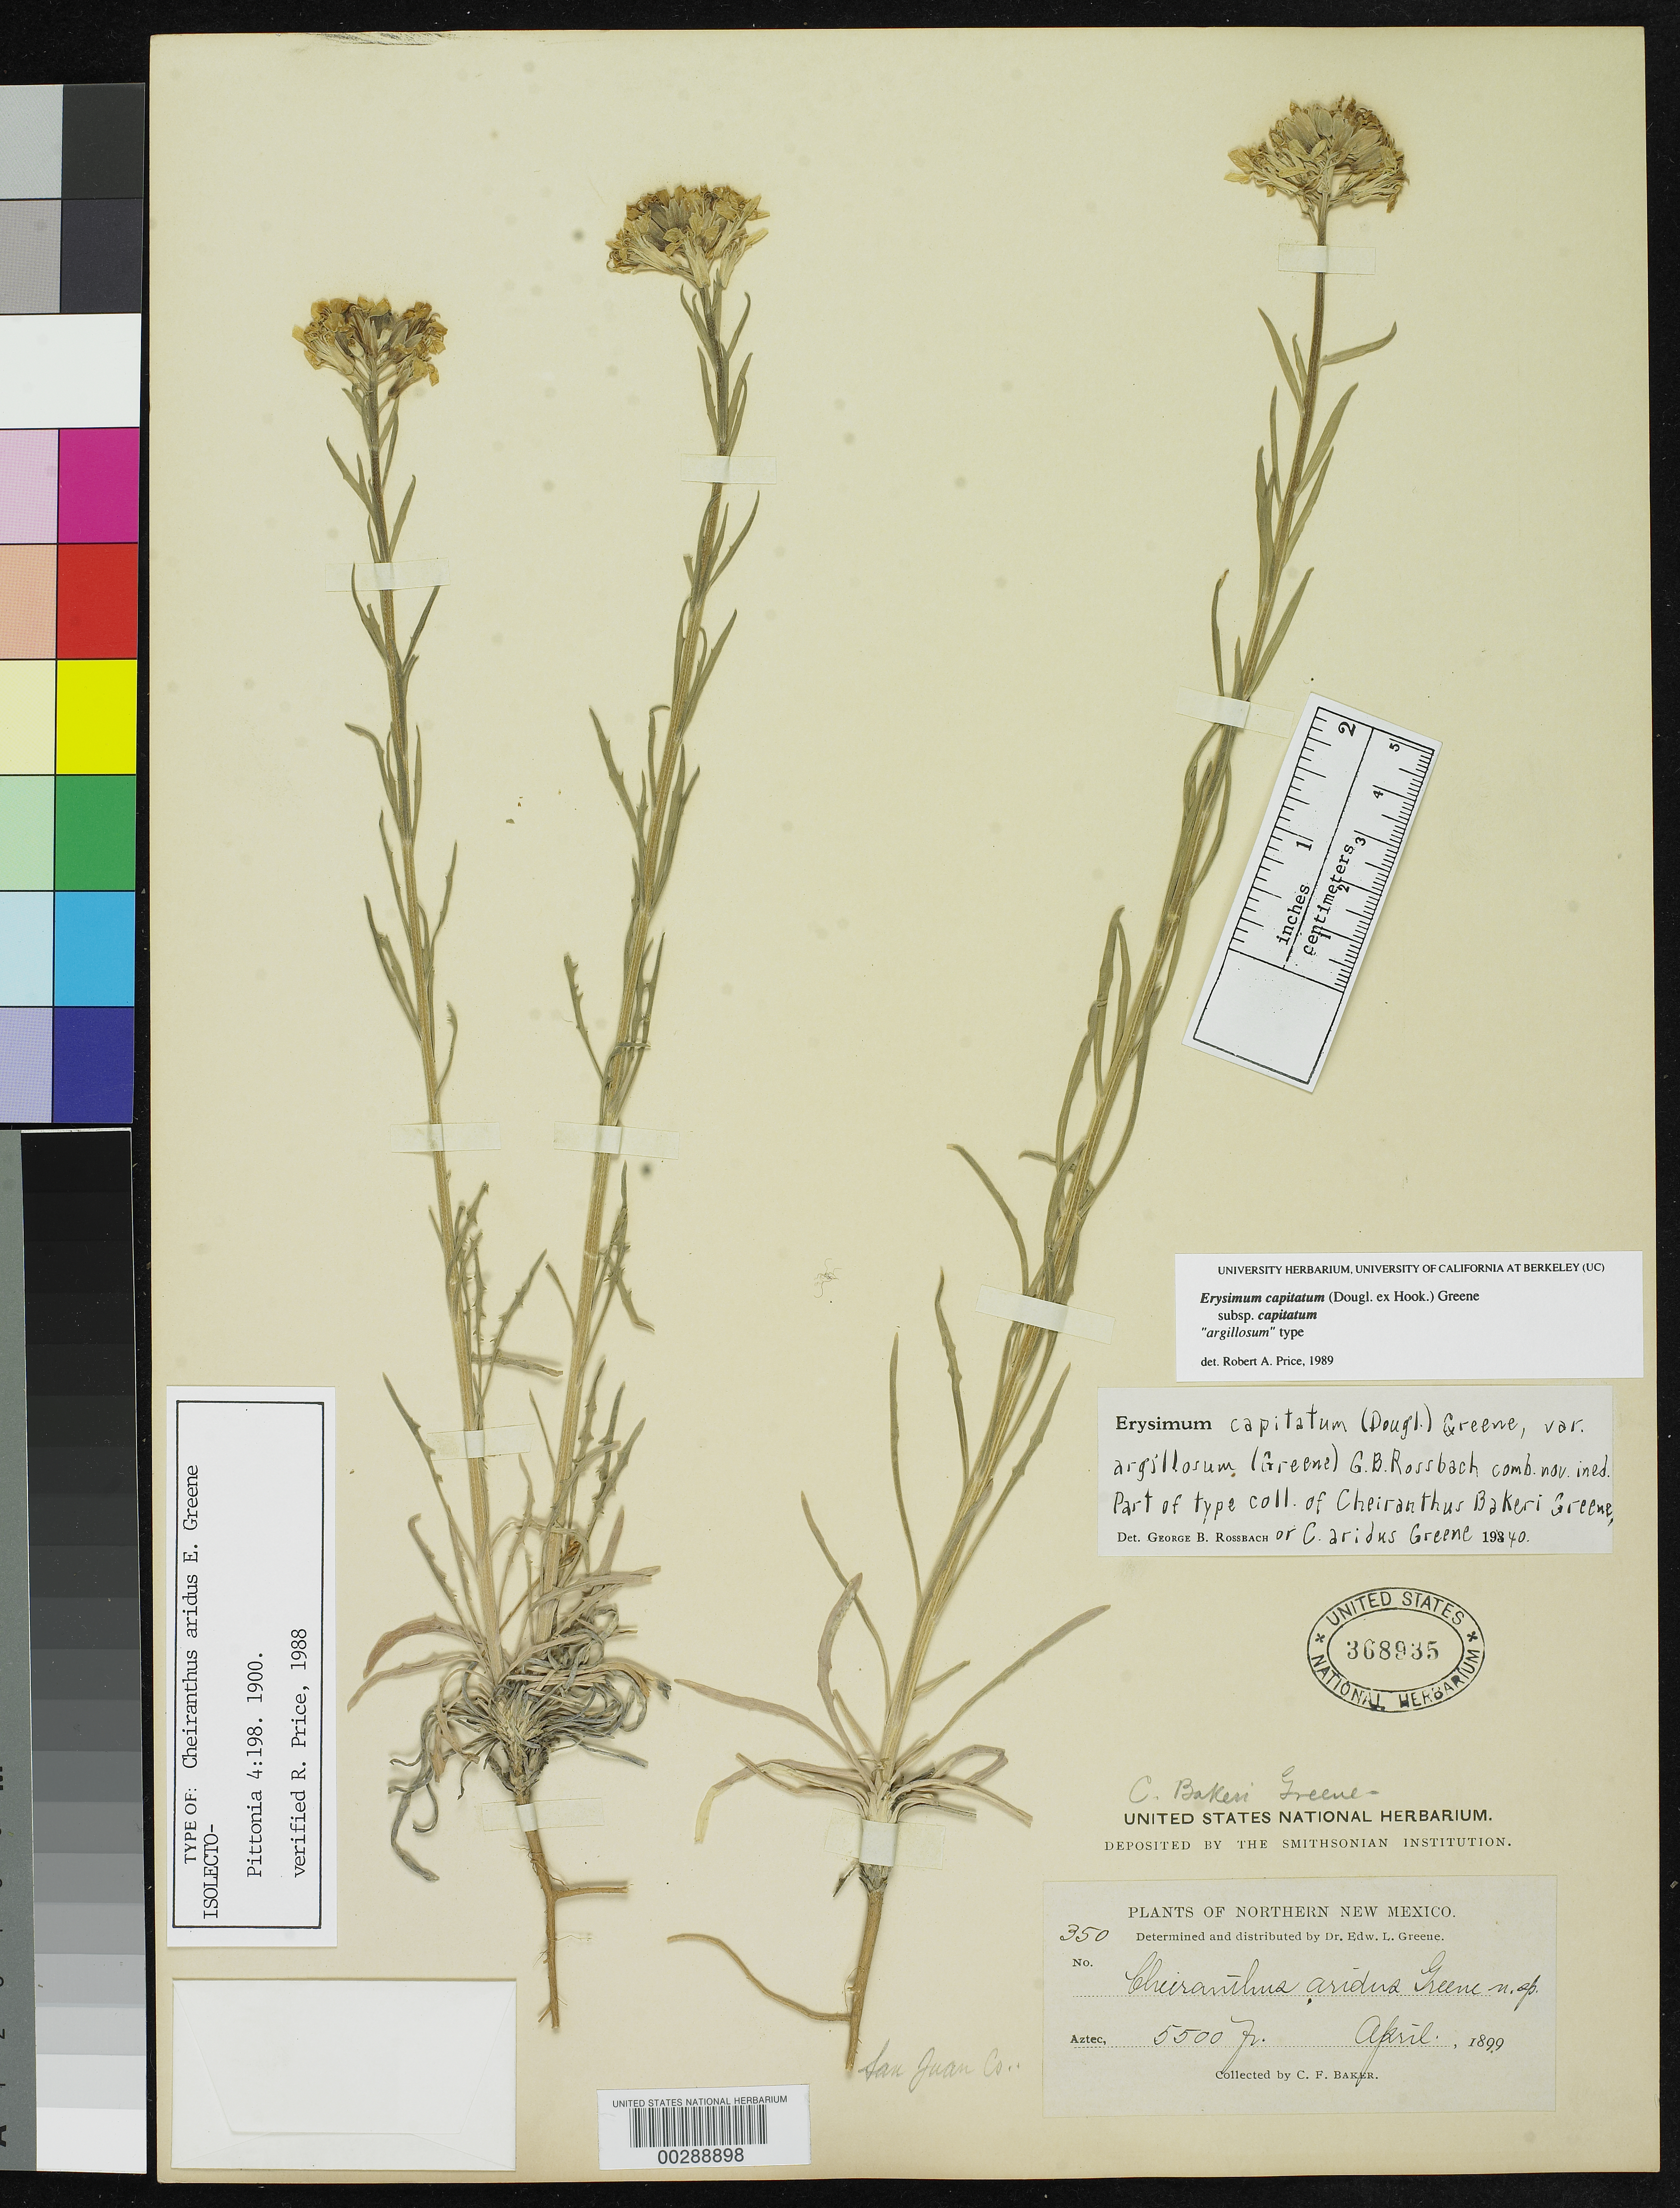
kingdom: Plantae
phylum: Tracheophyta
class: Magnoliopsida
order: Brassicales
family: Brassicaceae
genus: Cheiranthus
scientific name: Cheiranthus aridus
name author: Greene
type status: Isolectotype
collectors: C. F. Baker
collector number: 350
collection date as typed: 27 Apr 1899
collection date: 1899-04-27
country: United States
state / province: New Mexico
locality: Aztec.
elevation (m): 1676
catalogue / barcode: US 368935